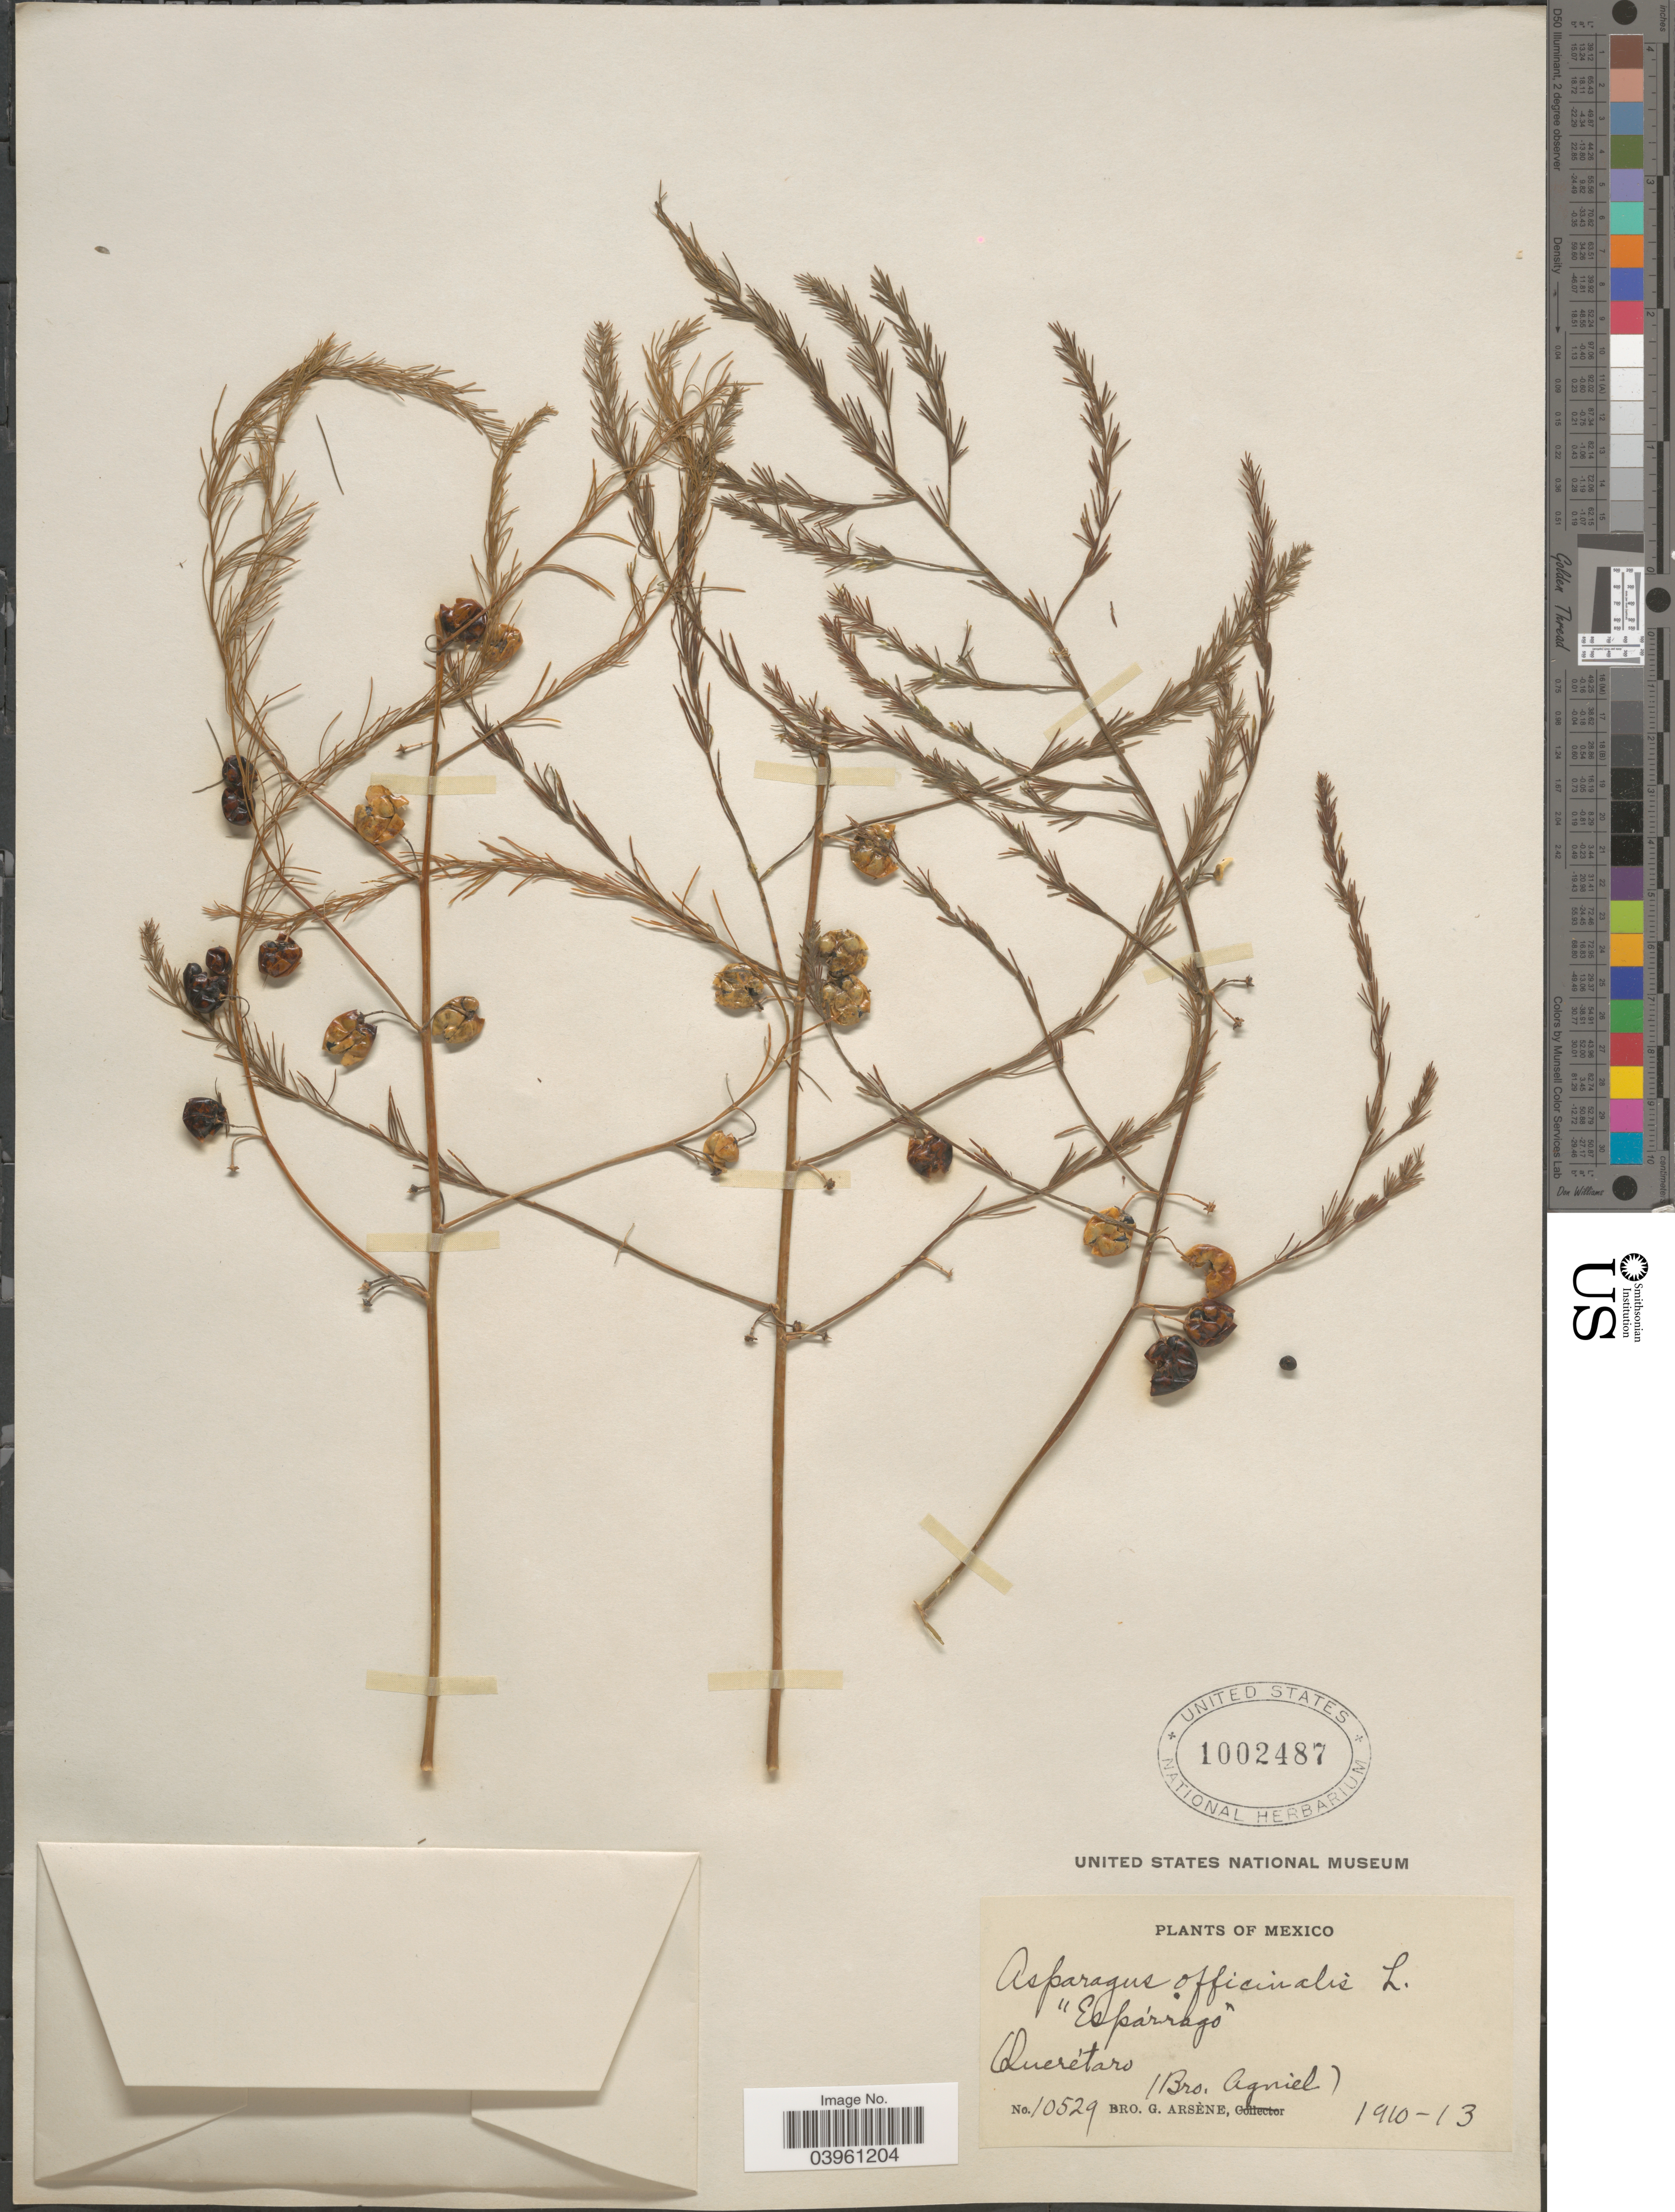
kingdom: Plantae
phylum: Tracheophyta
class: Liliopsida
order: Asparagales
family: Asparagaceae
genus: Asparagus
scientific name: Asparagus officinalis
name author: L.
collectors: Bro. G. Arsène & Bro. Agniel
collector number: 10529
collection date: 1910/1913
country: Mexico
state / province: Querétaro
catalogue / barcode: US 1002487